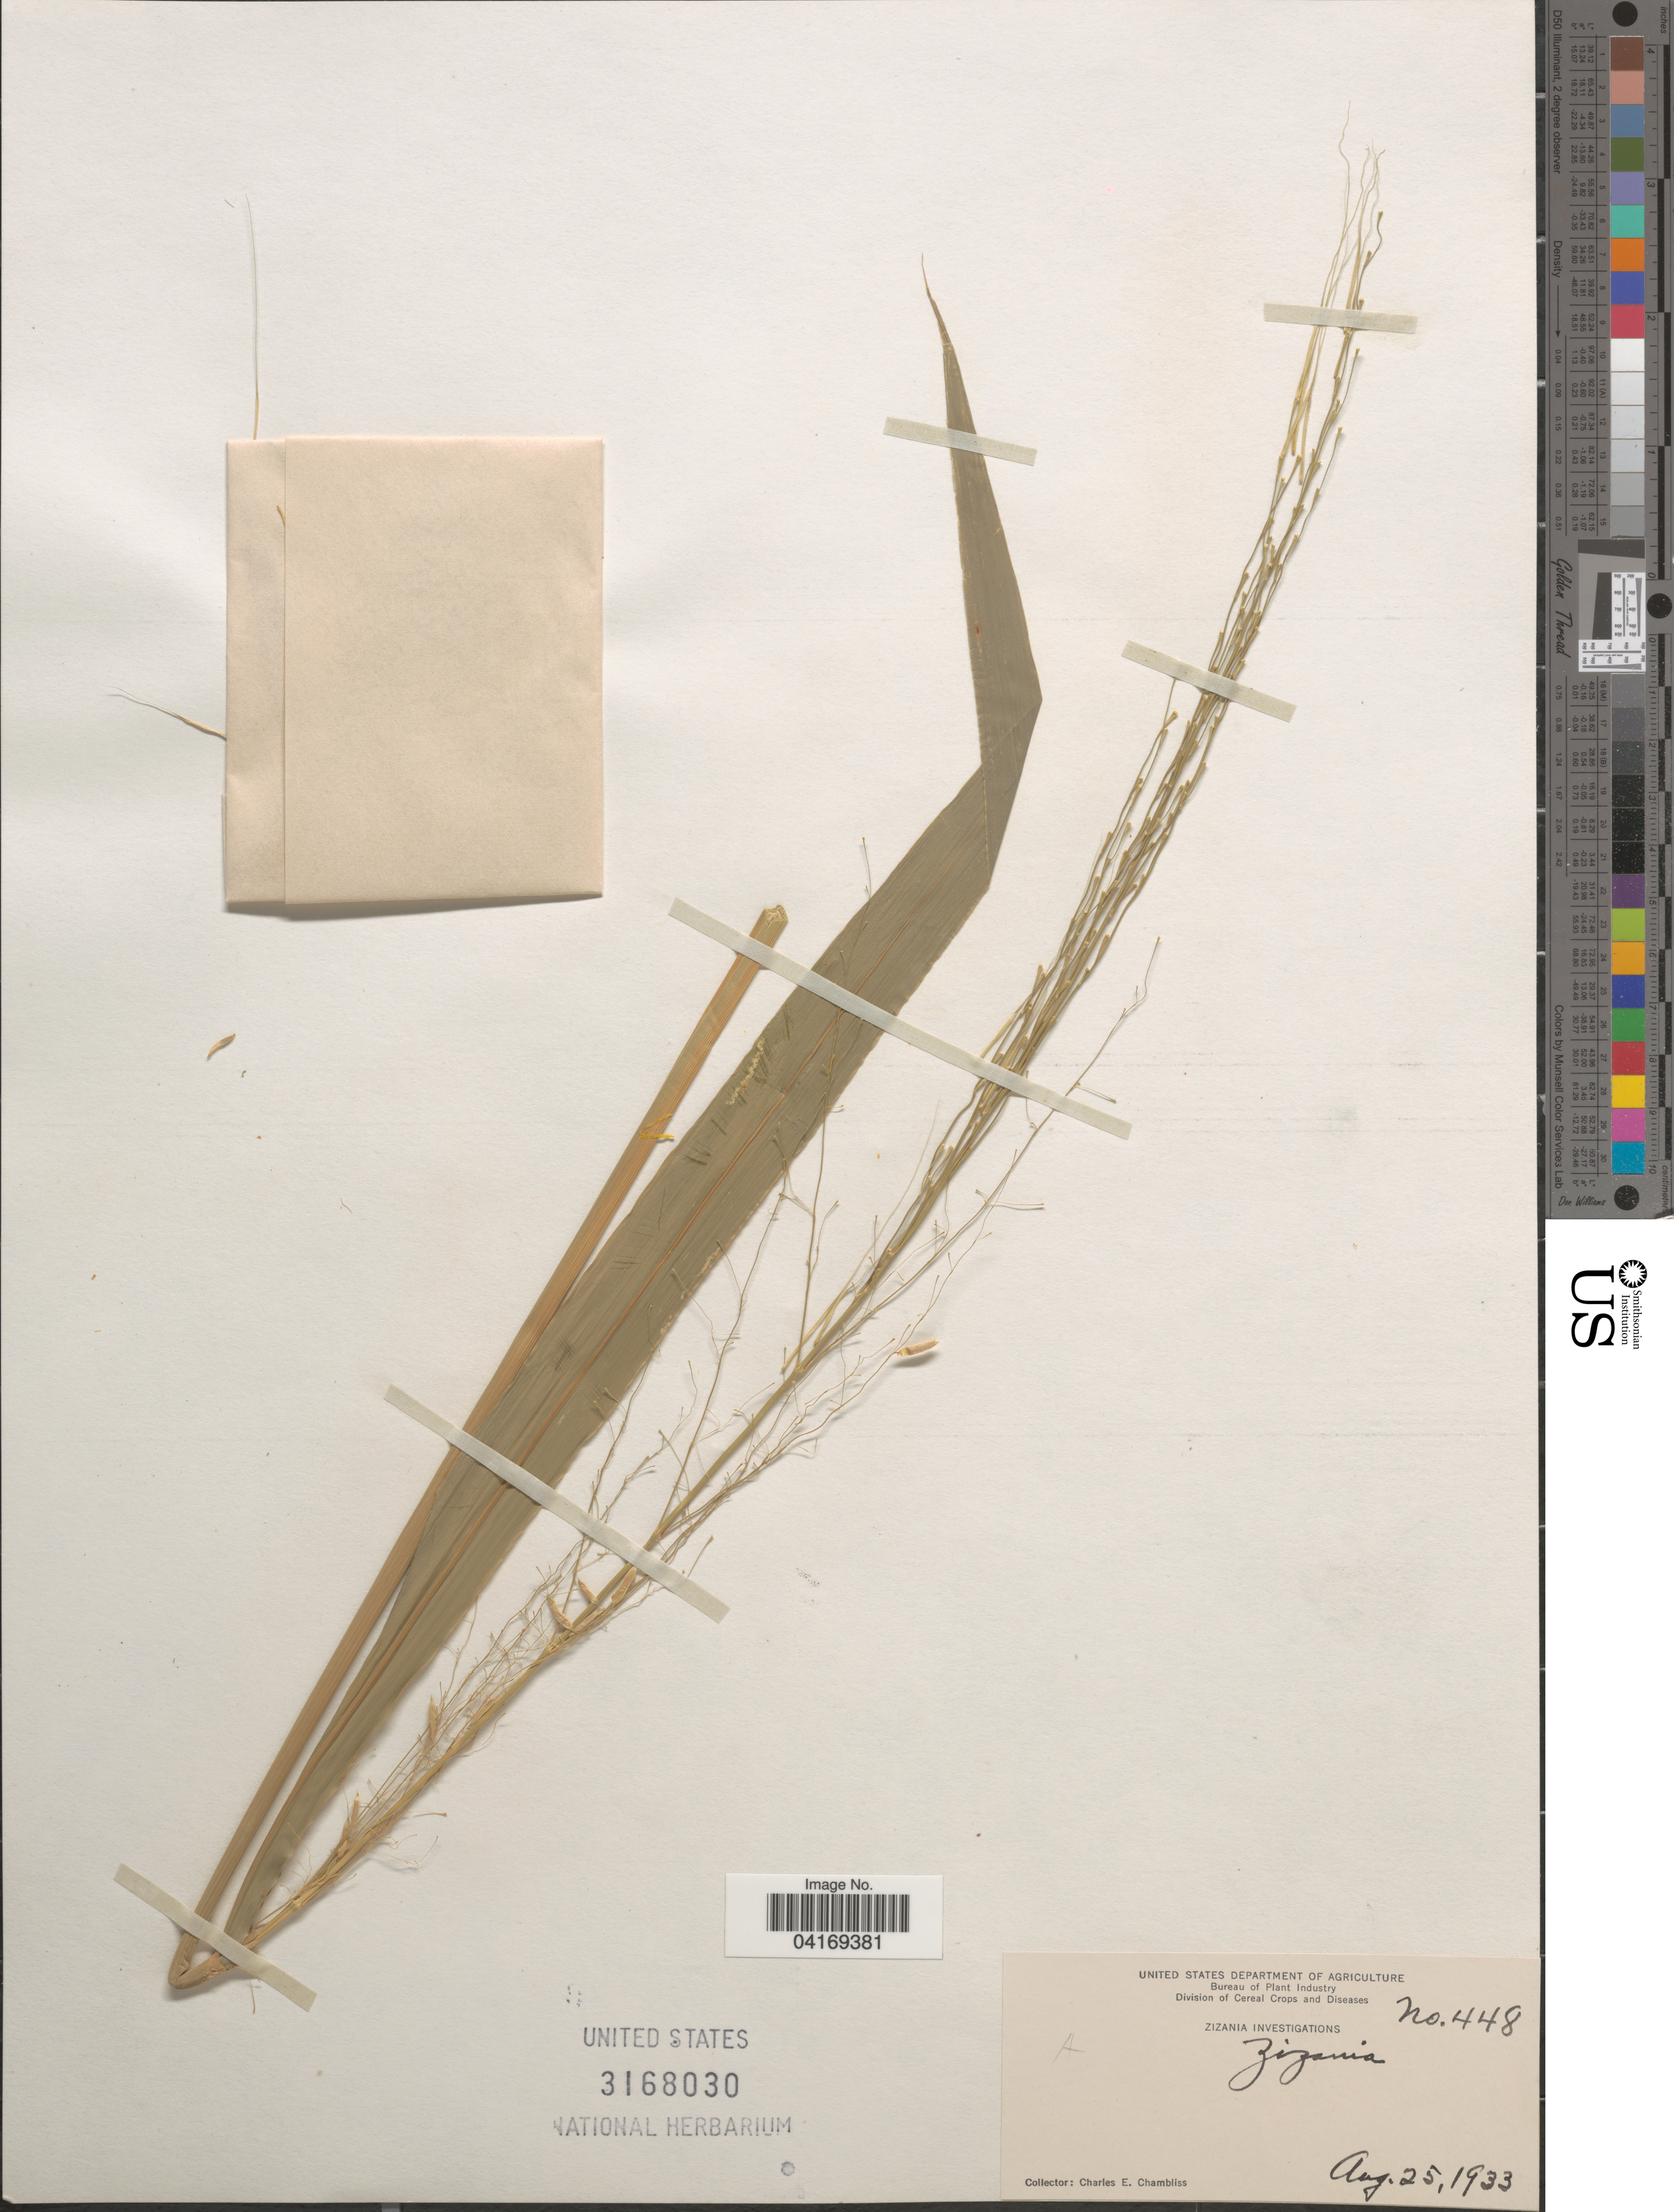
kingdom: Plantae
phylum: Tracheophyta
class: Liliopsida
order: Poales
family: Poaceae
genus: Zizania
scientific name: Zizania sp.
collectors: C. Chambliss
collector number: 448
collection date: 1933-08-25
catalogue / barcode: US 3168030